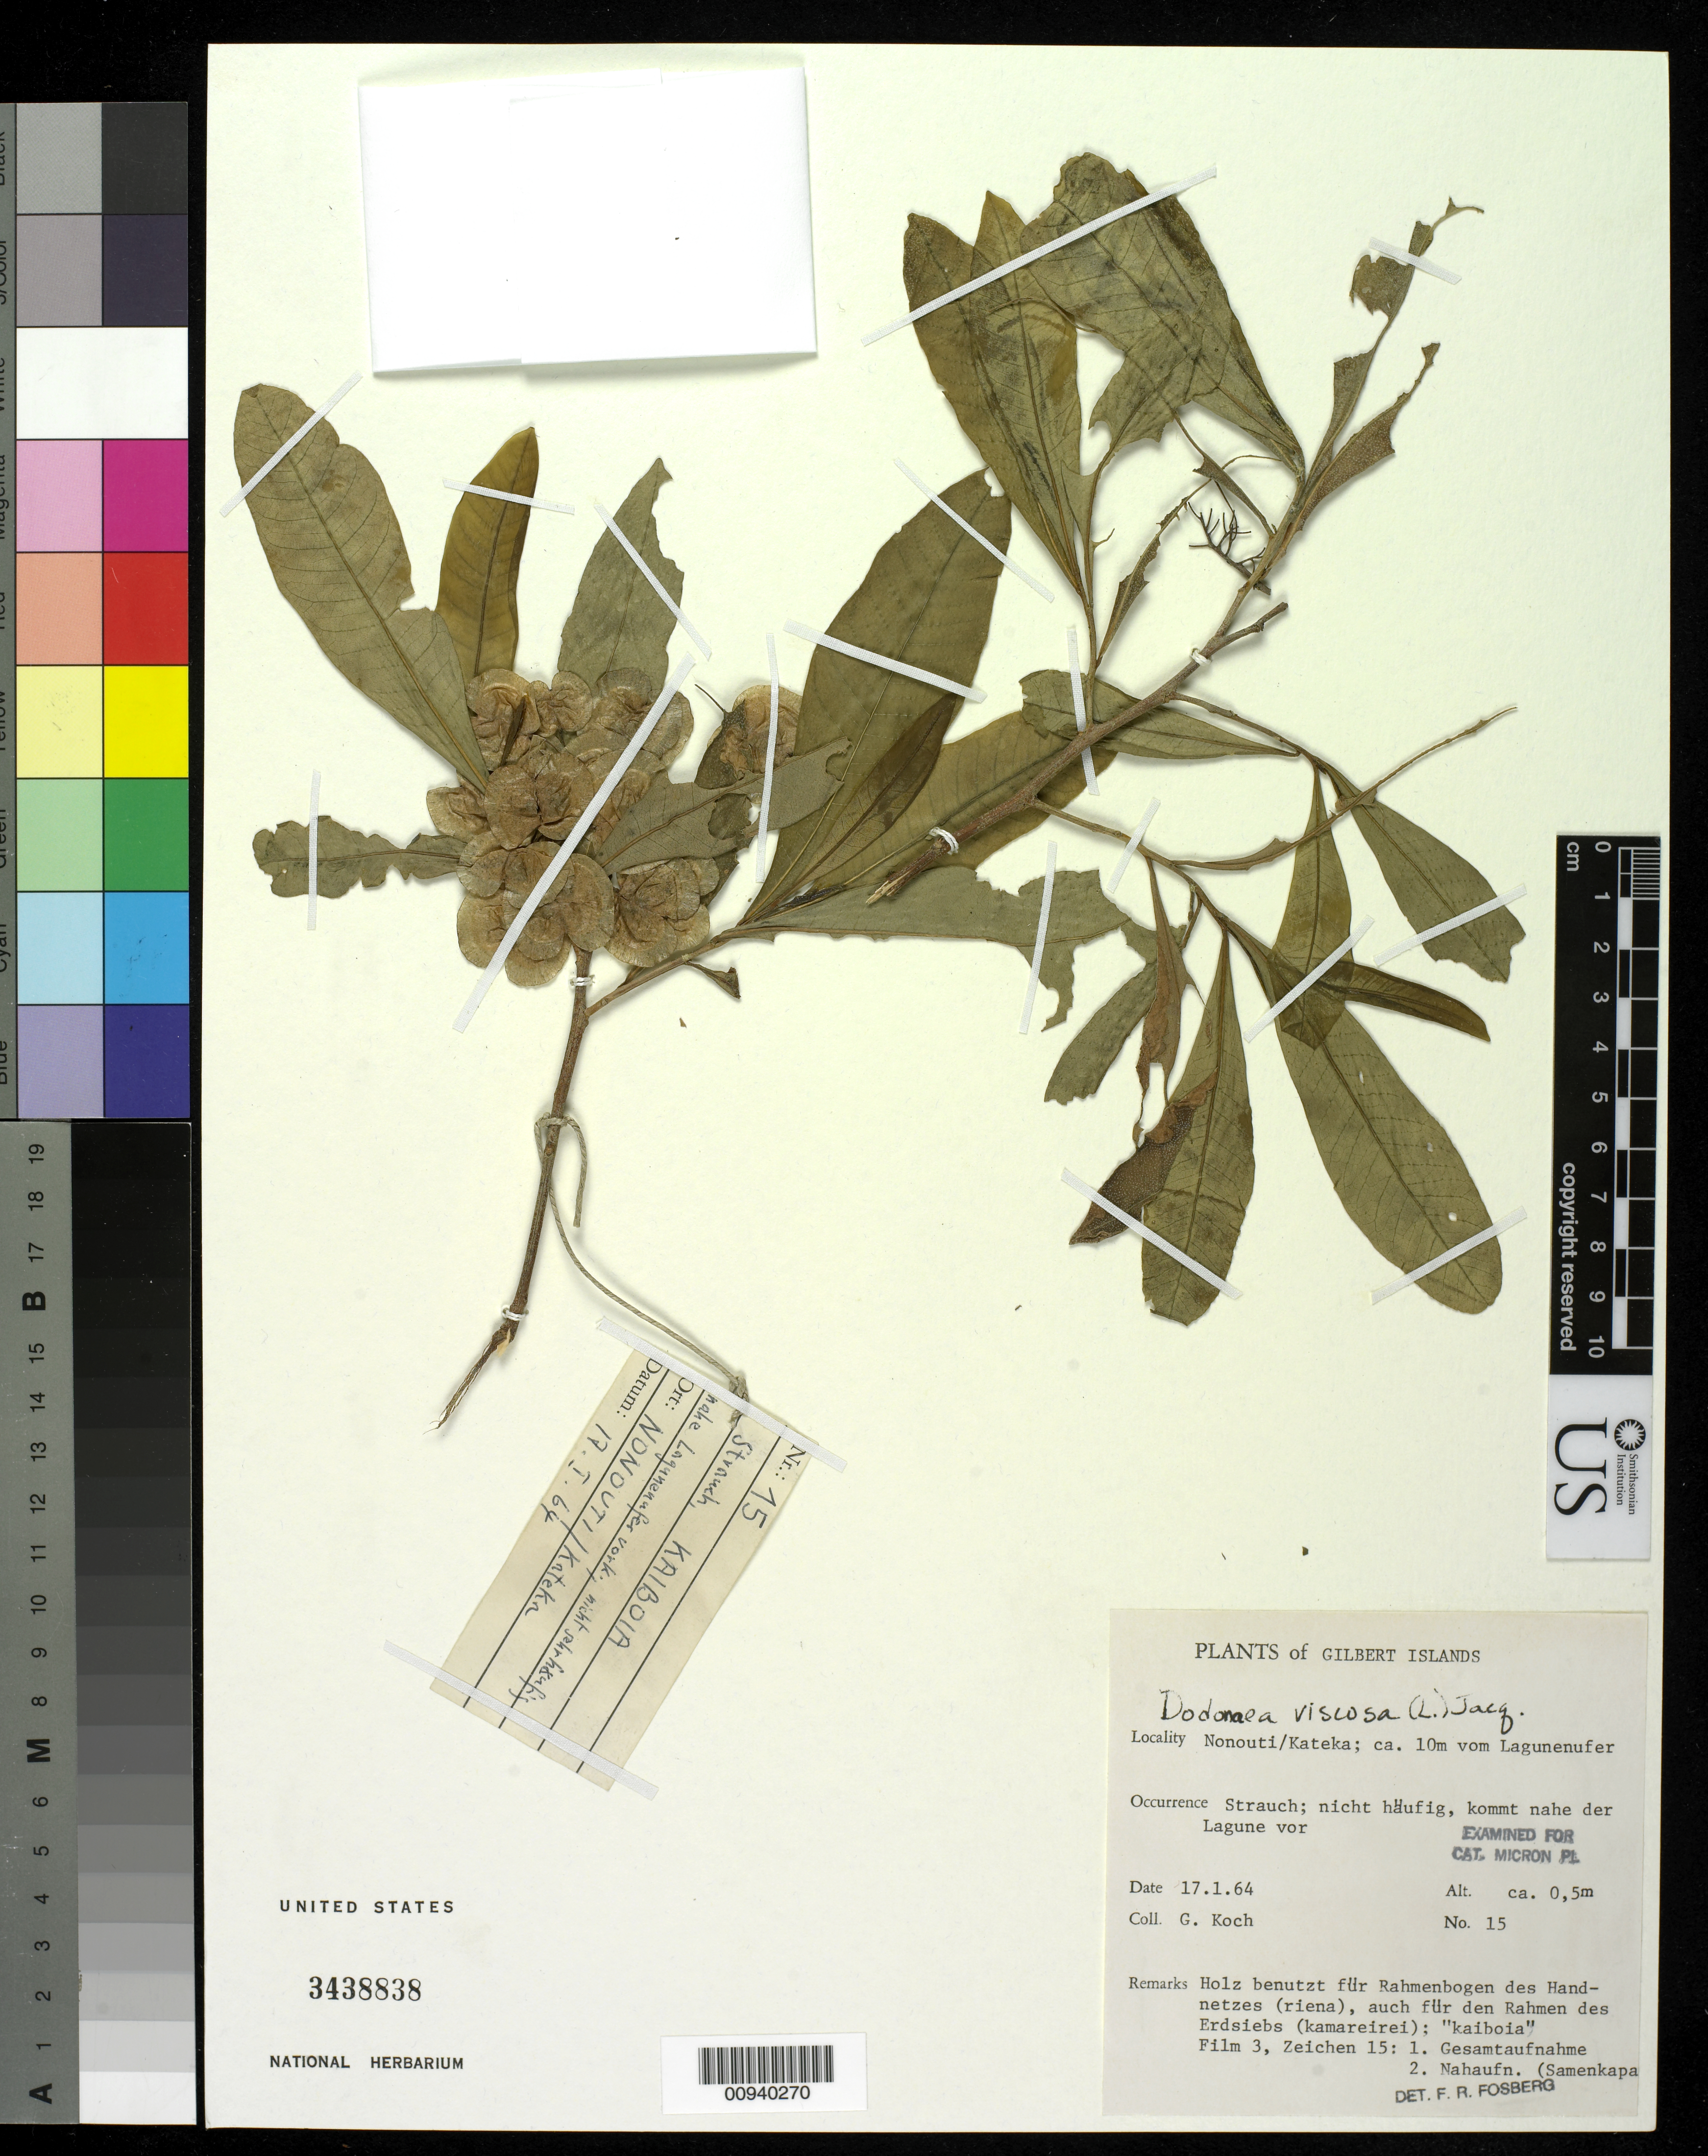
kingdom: Plantae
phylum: Tracheophyta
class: Magnoliopsida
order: Sapindales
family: Sapindaceae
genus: Dodonaea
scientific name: Dodonaea viscosa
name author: Jacq.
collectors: G. Koch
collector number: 15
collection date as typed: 17 Jan 1964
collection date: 1964-01-17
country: Kiribati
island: Nonouti Atoll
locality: Kateka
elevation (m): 0.5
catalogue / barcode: US 3438838